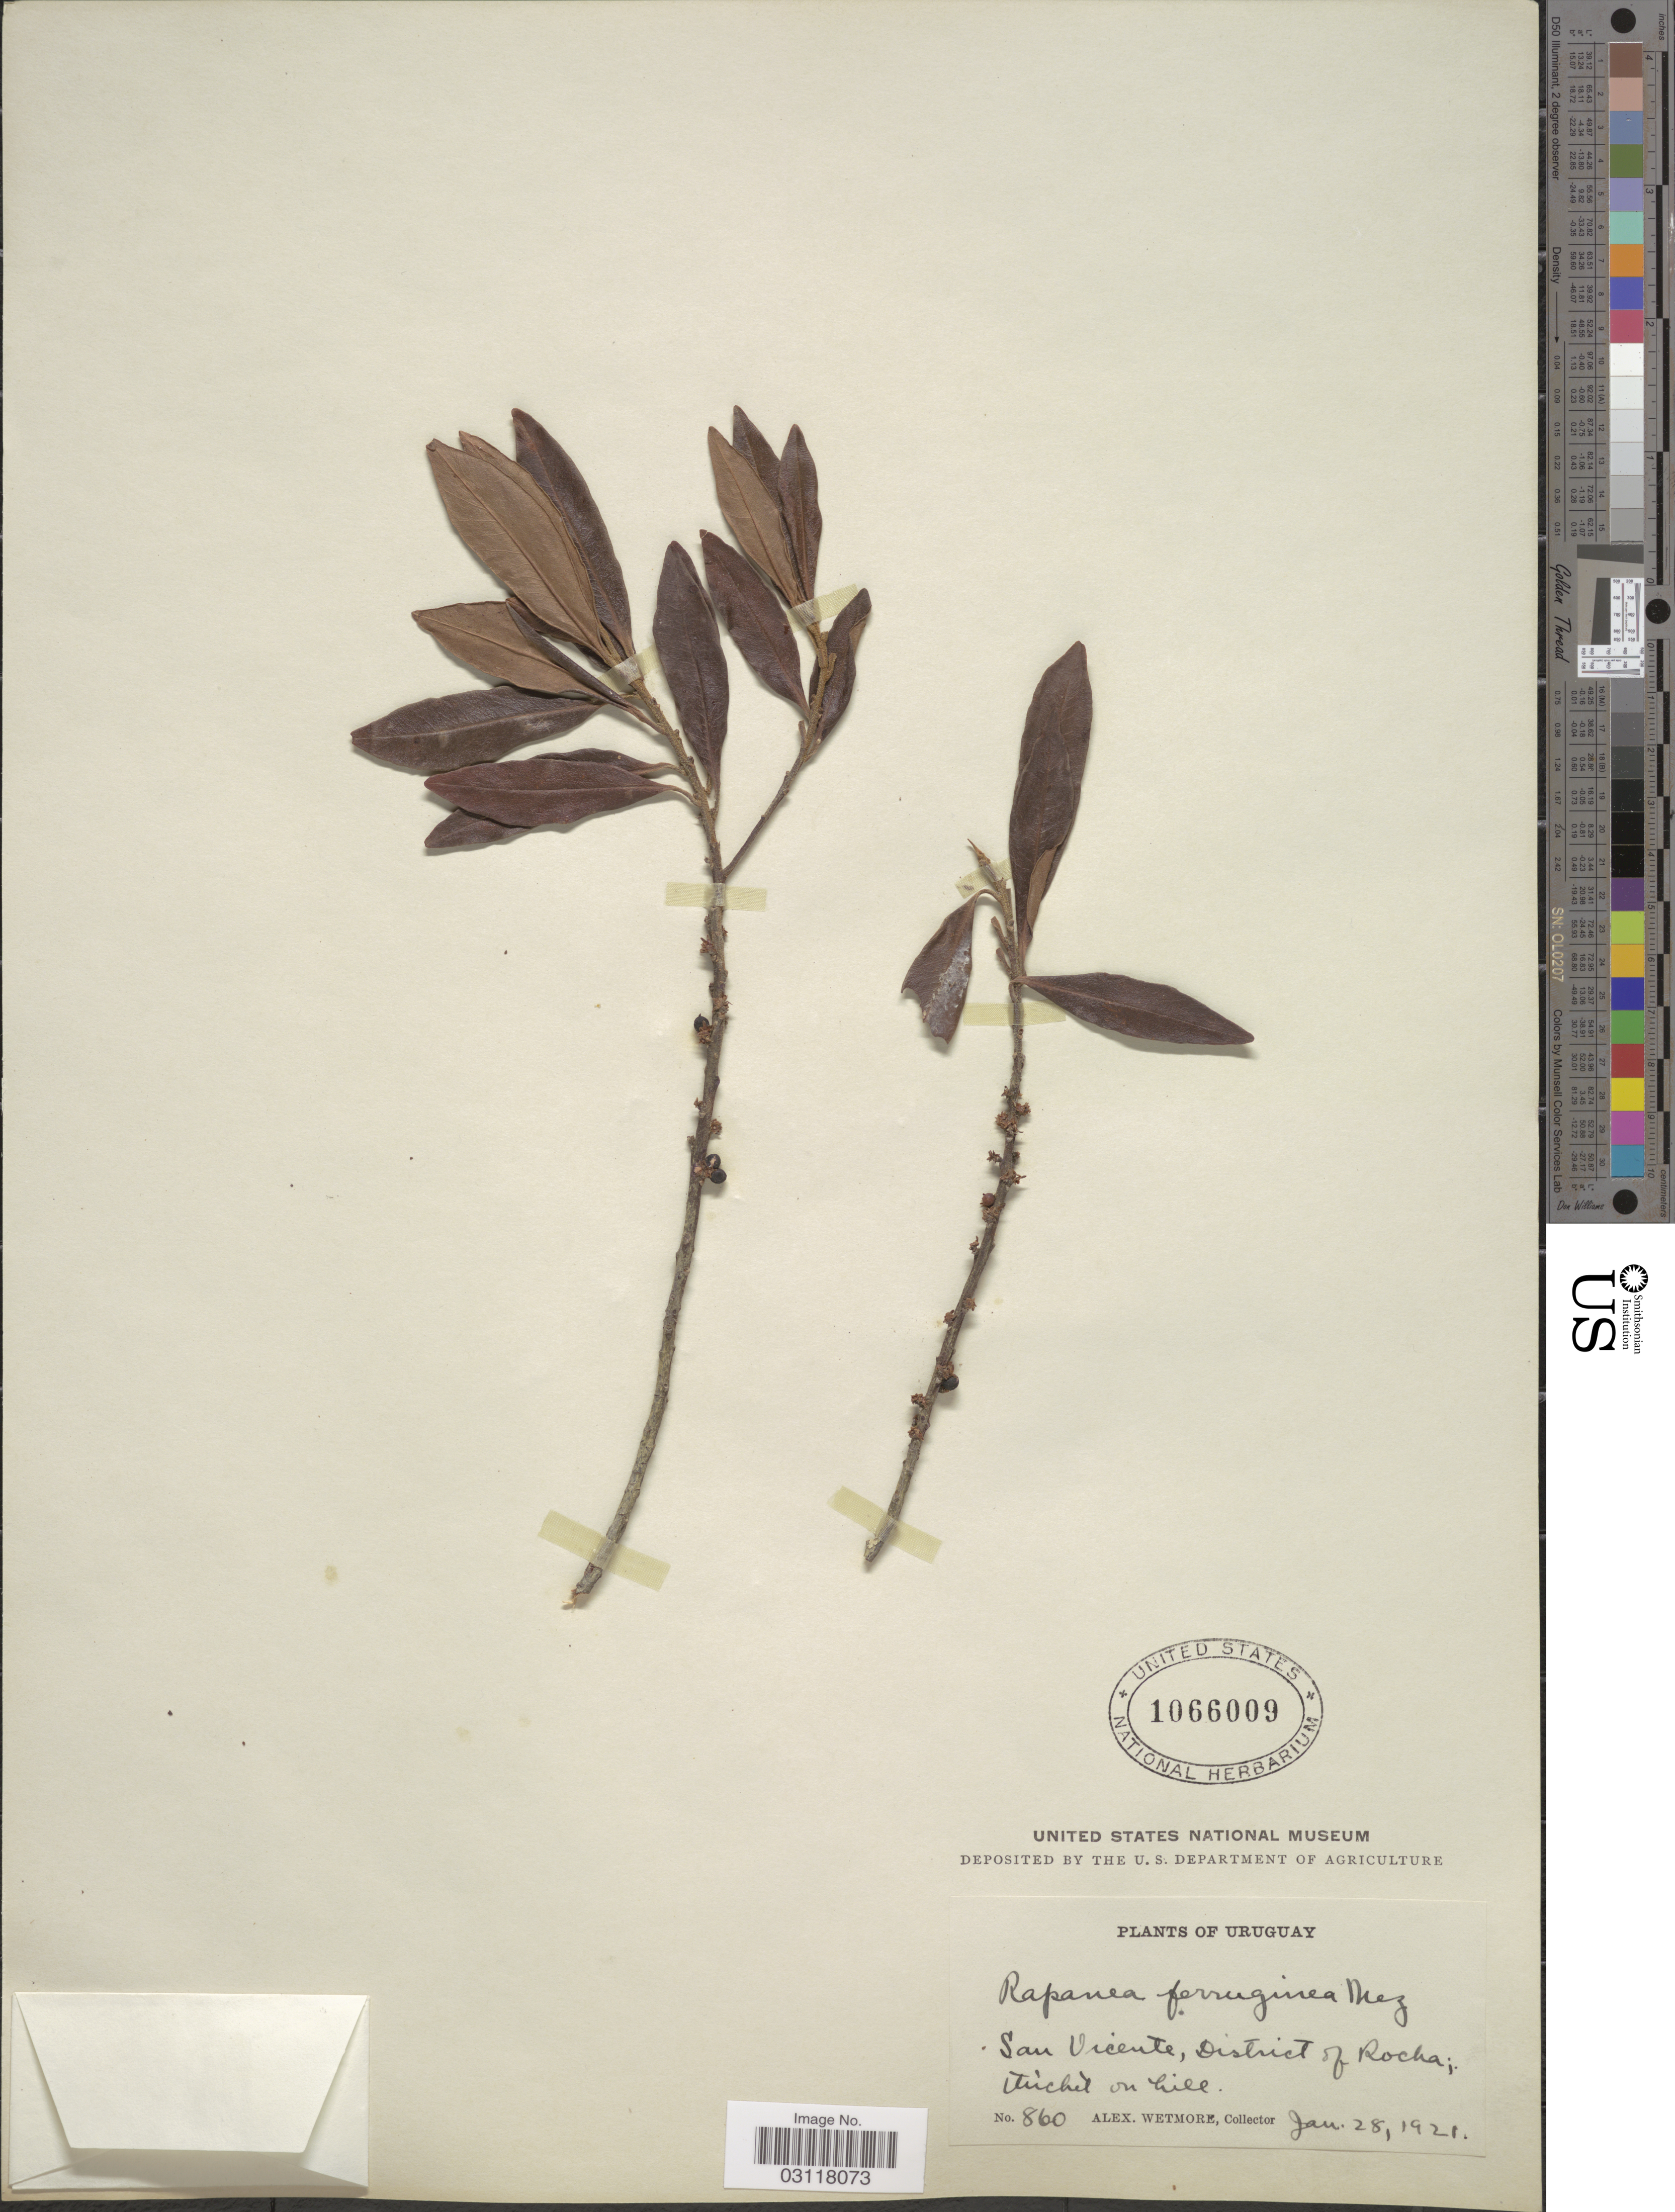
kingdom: Plantae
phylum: Tracheophyta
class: Magnoliopsida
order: Ericales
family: Primulaceae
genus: Rapanea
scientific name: Rapanea ferruginea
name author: (Ruiz & Pav.) Mez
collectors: A. Wetmore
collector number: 860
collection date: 1921-01-28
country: Uruguay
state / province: Rocha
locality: San Vicente, District of Rocha.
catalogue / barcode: US 1066009